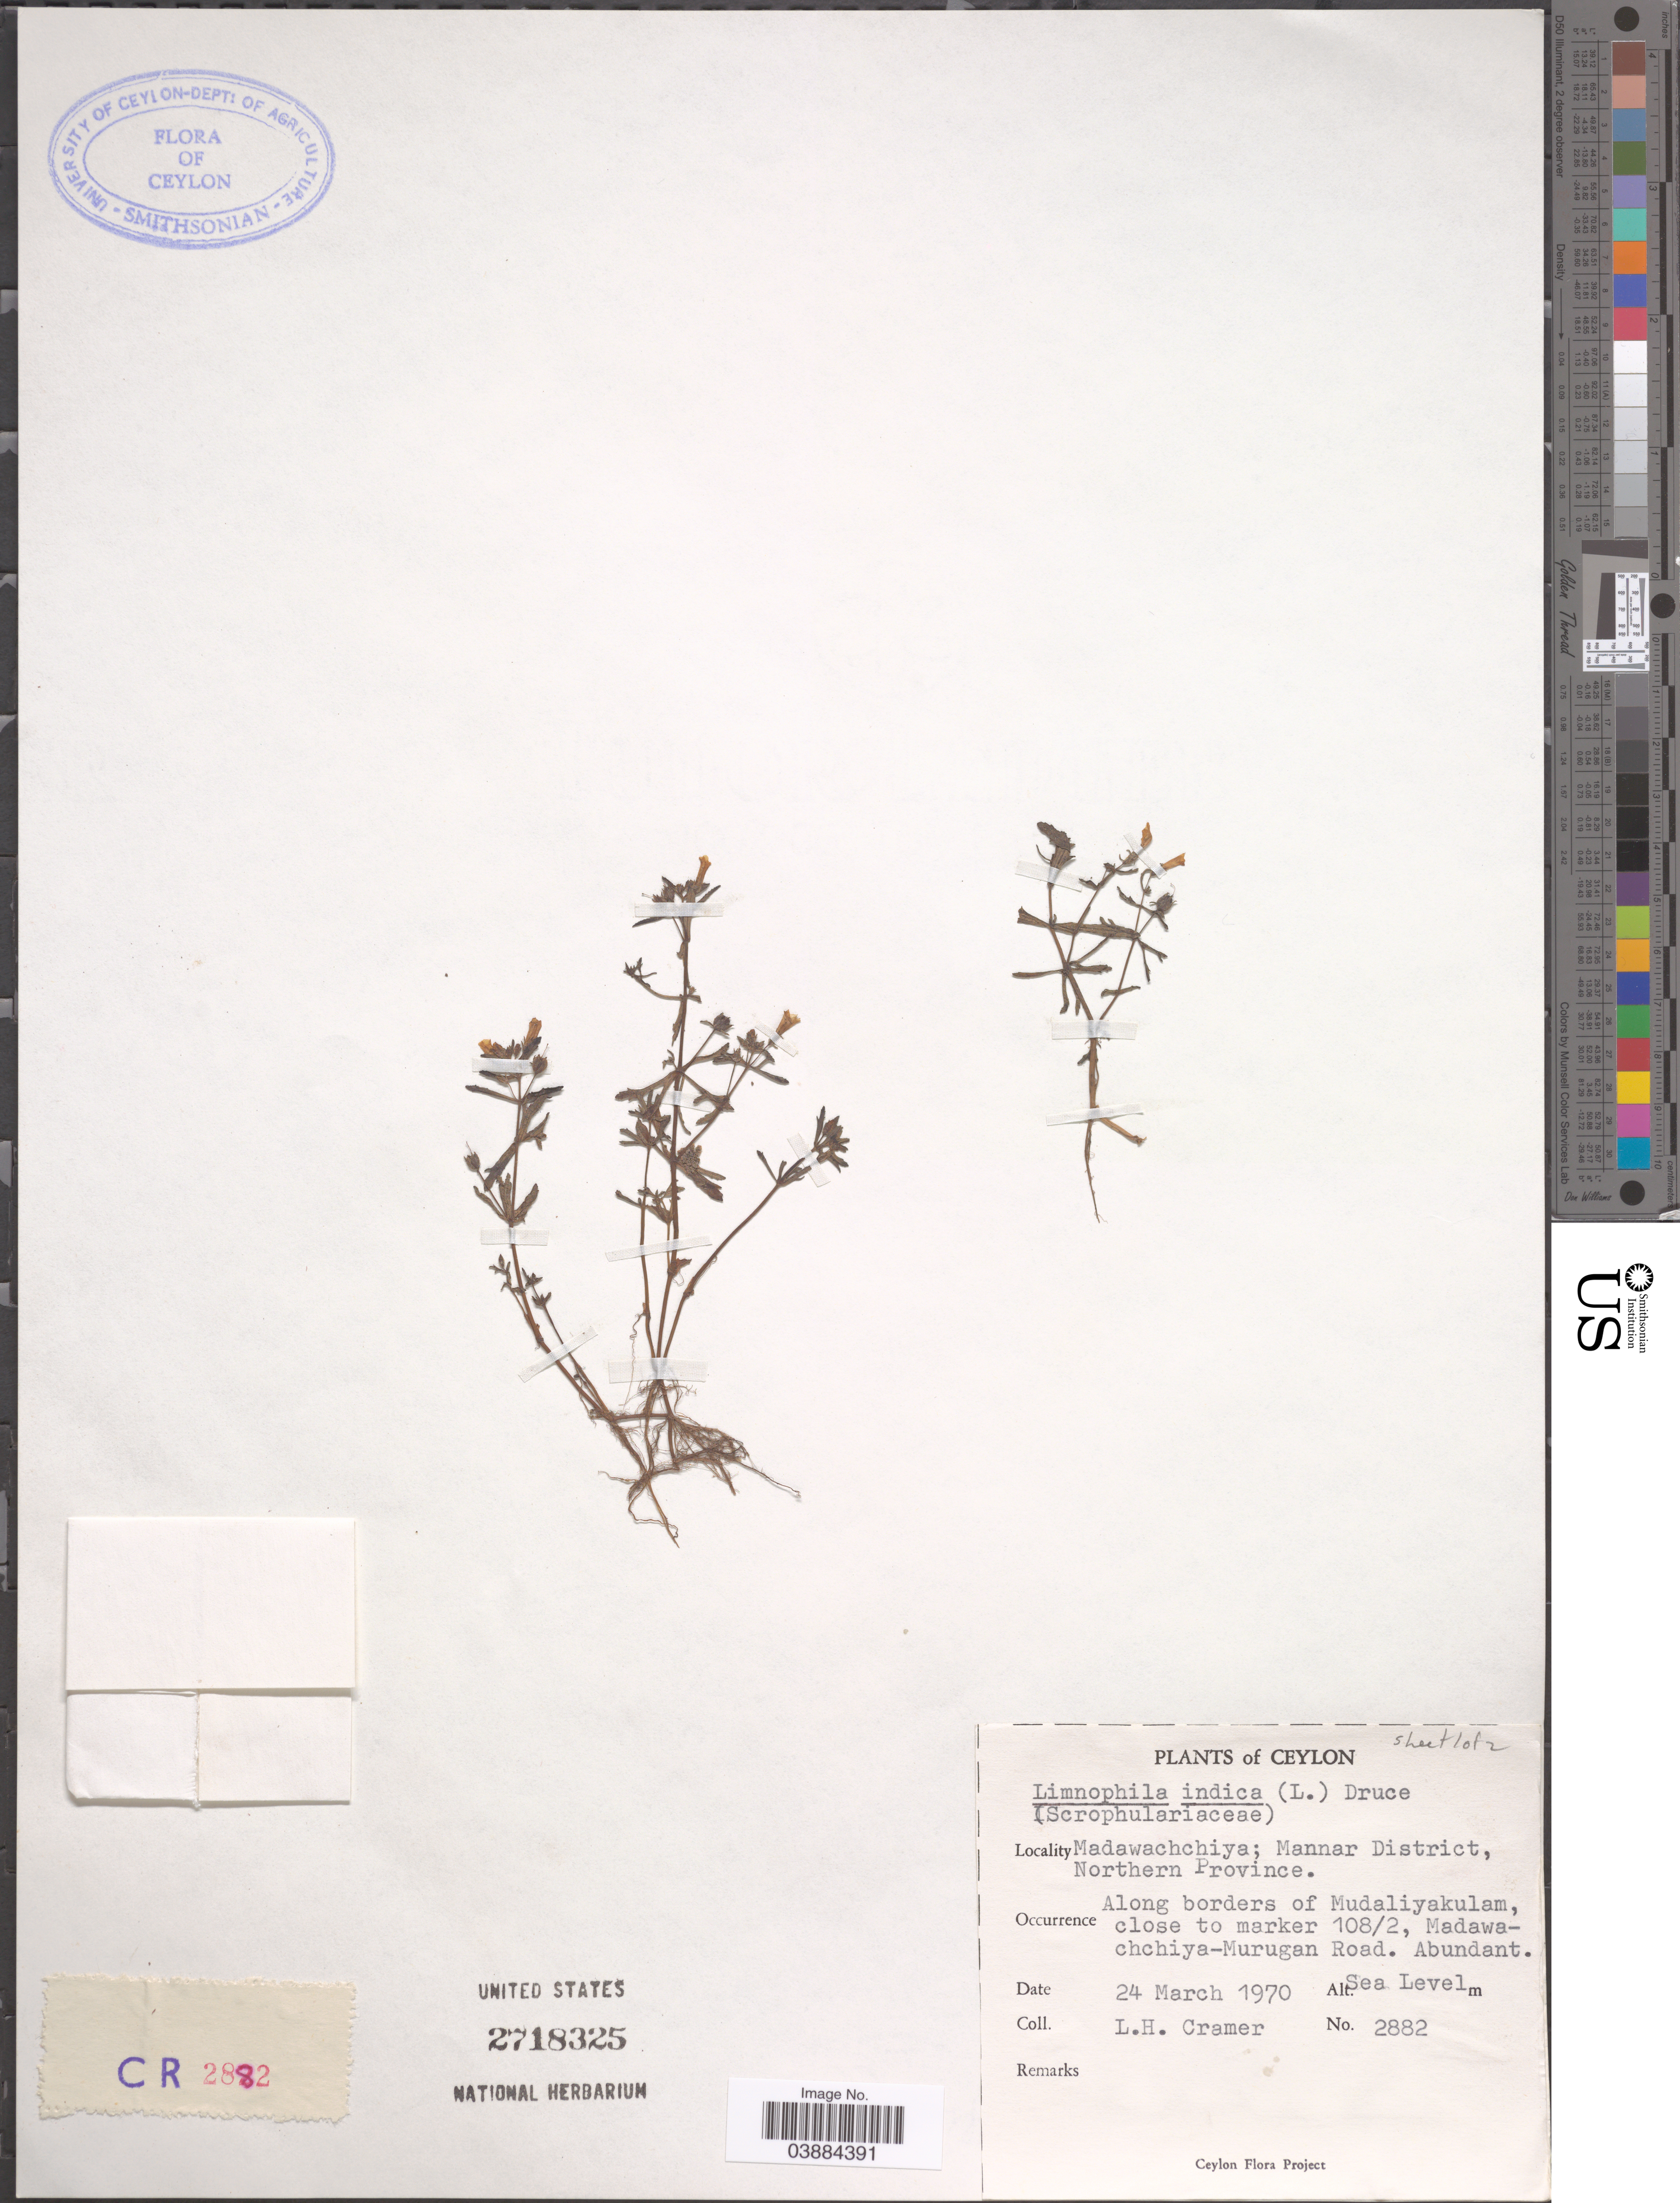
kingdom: Plantae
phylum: Tracheophyta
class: Magnoliopsida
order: Lamiales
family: Plantaginaceae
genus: Limnophila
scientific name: Limnophila indica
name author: (L.) Druce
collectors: L. H. Cramer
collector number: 2882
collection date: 1970-03-24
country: Sri Lanka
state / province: Northern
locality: Ceylon. Madawachchiya; Mannar District. Along borders of Mudaliyakulam, close to marker 108/2, Madawachchiya-Murugan Road.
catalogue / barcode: US 2718325